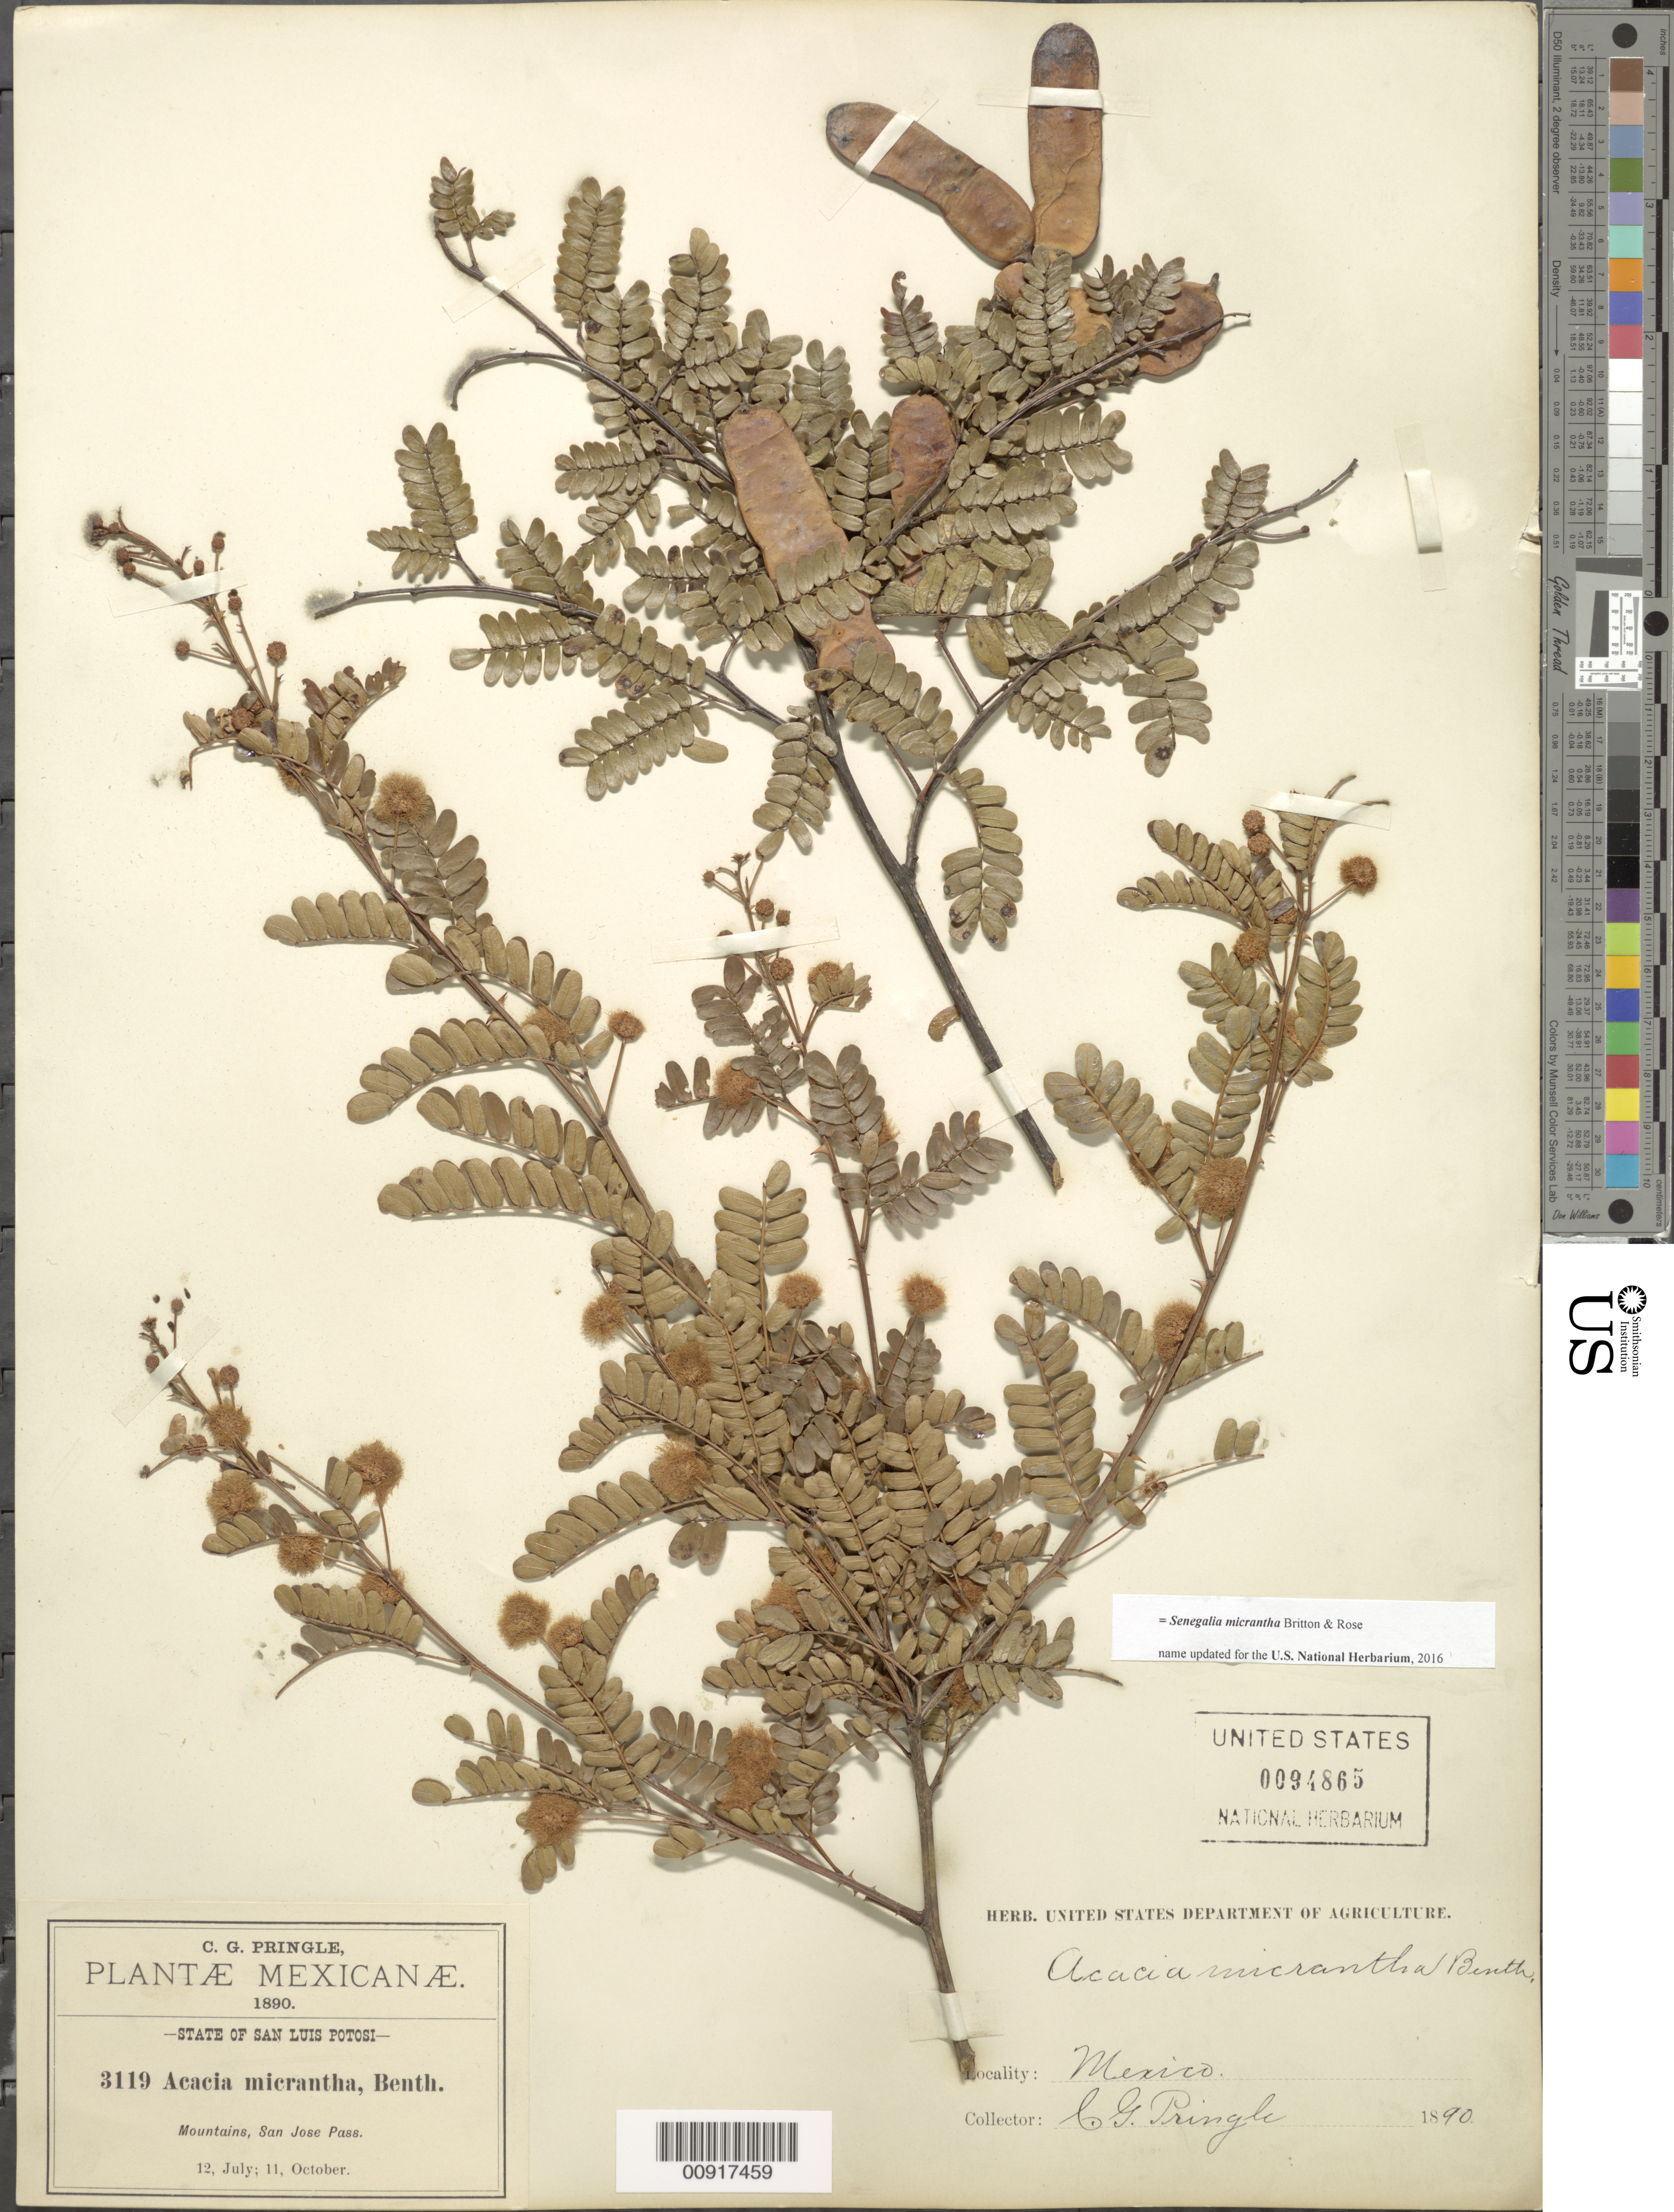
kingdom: Plantae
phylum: Tracheophyta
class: Magnoliopsida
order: Fabales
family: Fabaceae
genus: Senegalia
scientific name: Senegalia micrantha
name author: Britton & Rose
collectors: C. G. Pringle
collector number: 3119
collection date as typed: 12 Jul 1890 and 11 Oct 1890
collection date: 1890-07-12,1890-10-11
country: Mexico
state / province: San Luis Potosí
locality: San José Pass, State of San Luis Potosí.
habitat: Mountains.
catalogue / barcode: US 94865